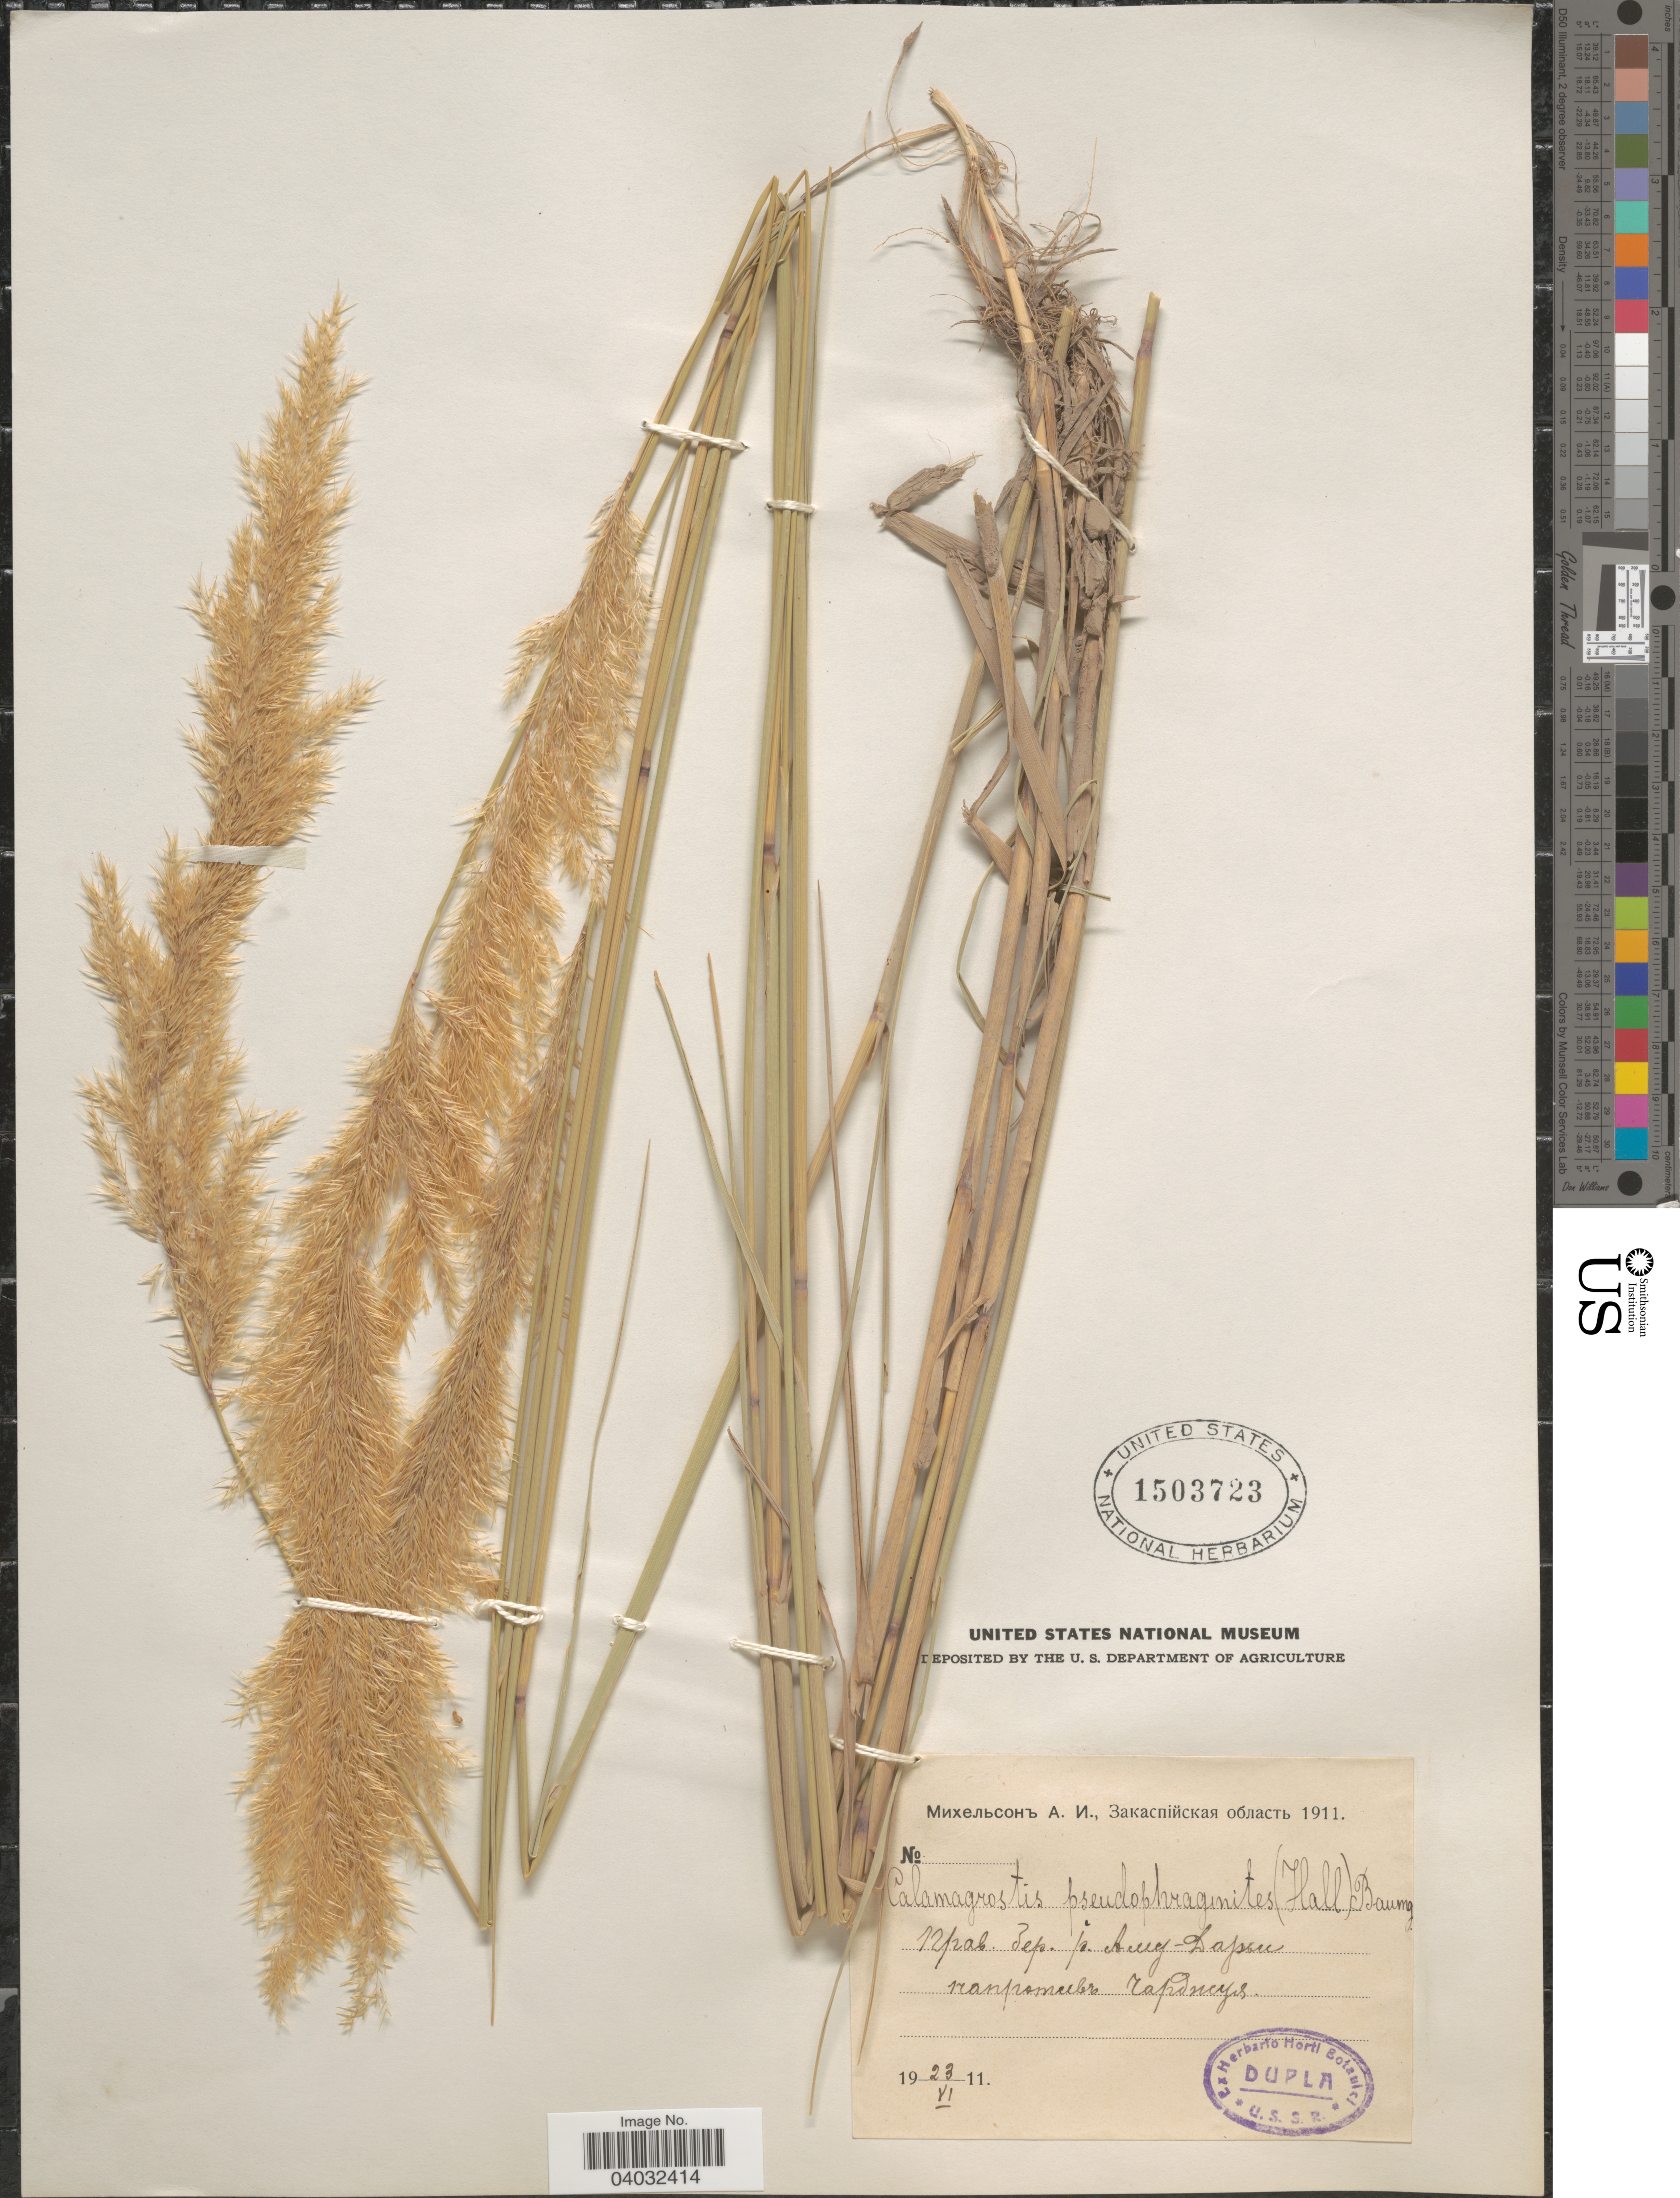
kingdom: Plantae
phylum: Tracheophyta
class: Liliopsida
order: Poales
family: Poaceae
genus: Calamagrostis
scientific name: Calamagrostis pseudophragmites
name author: (Haller f.) Koeler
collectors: A. Mikhelson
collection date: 1911-06-23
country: Turkmenistan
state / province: Lebap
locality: Right shore of river Amu Darya, near Chardzhuy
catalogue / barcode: US 1503723